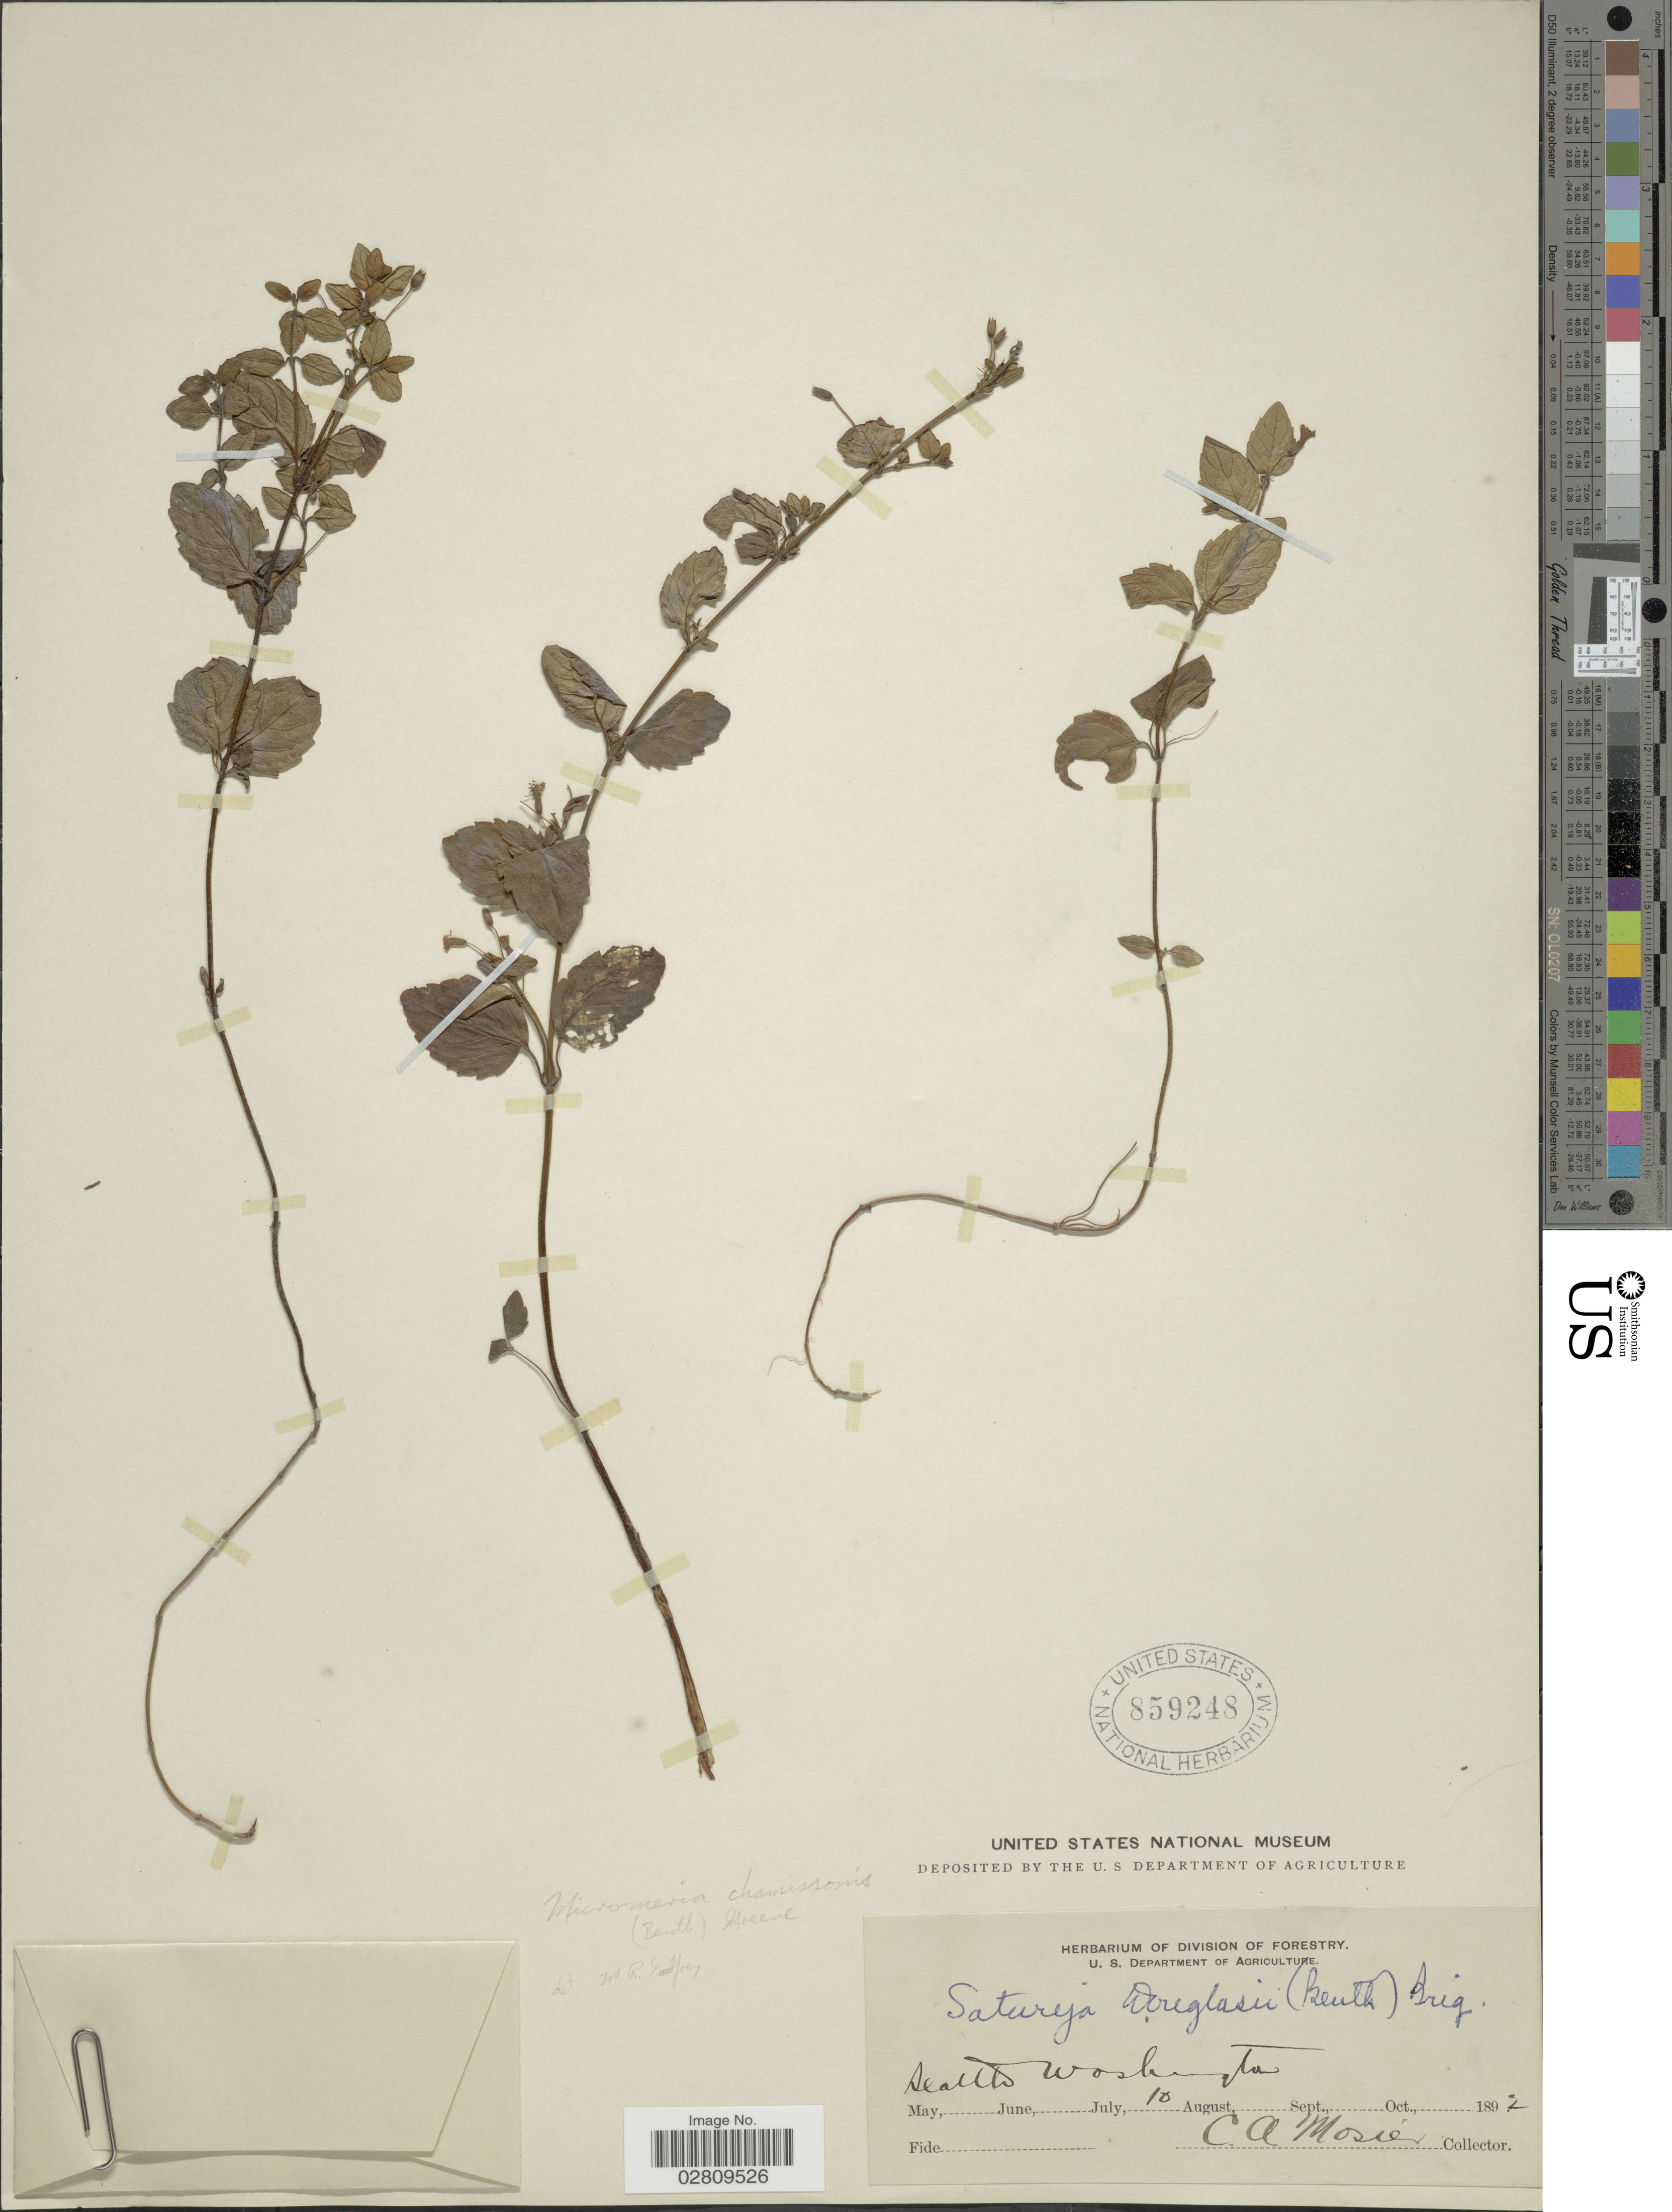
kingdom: Plantae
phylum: Tracheophyta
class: Magnoliopsida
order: Lamiales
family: Lamiaceae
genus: Micromeria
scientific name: Micromeria douglasii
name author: Benth.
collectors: C. A. Mosier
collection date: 1892-07-10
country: United States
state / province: Washington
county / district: King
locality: Seattle.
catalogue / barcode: US 859248